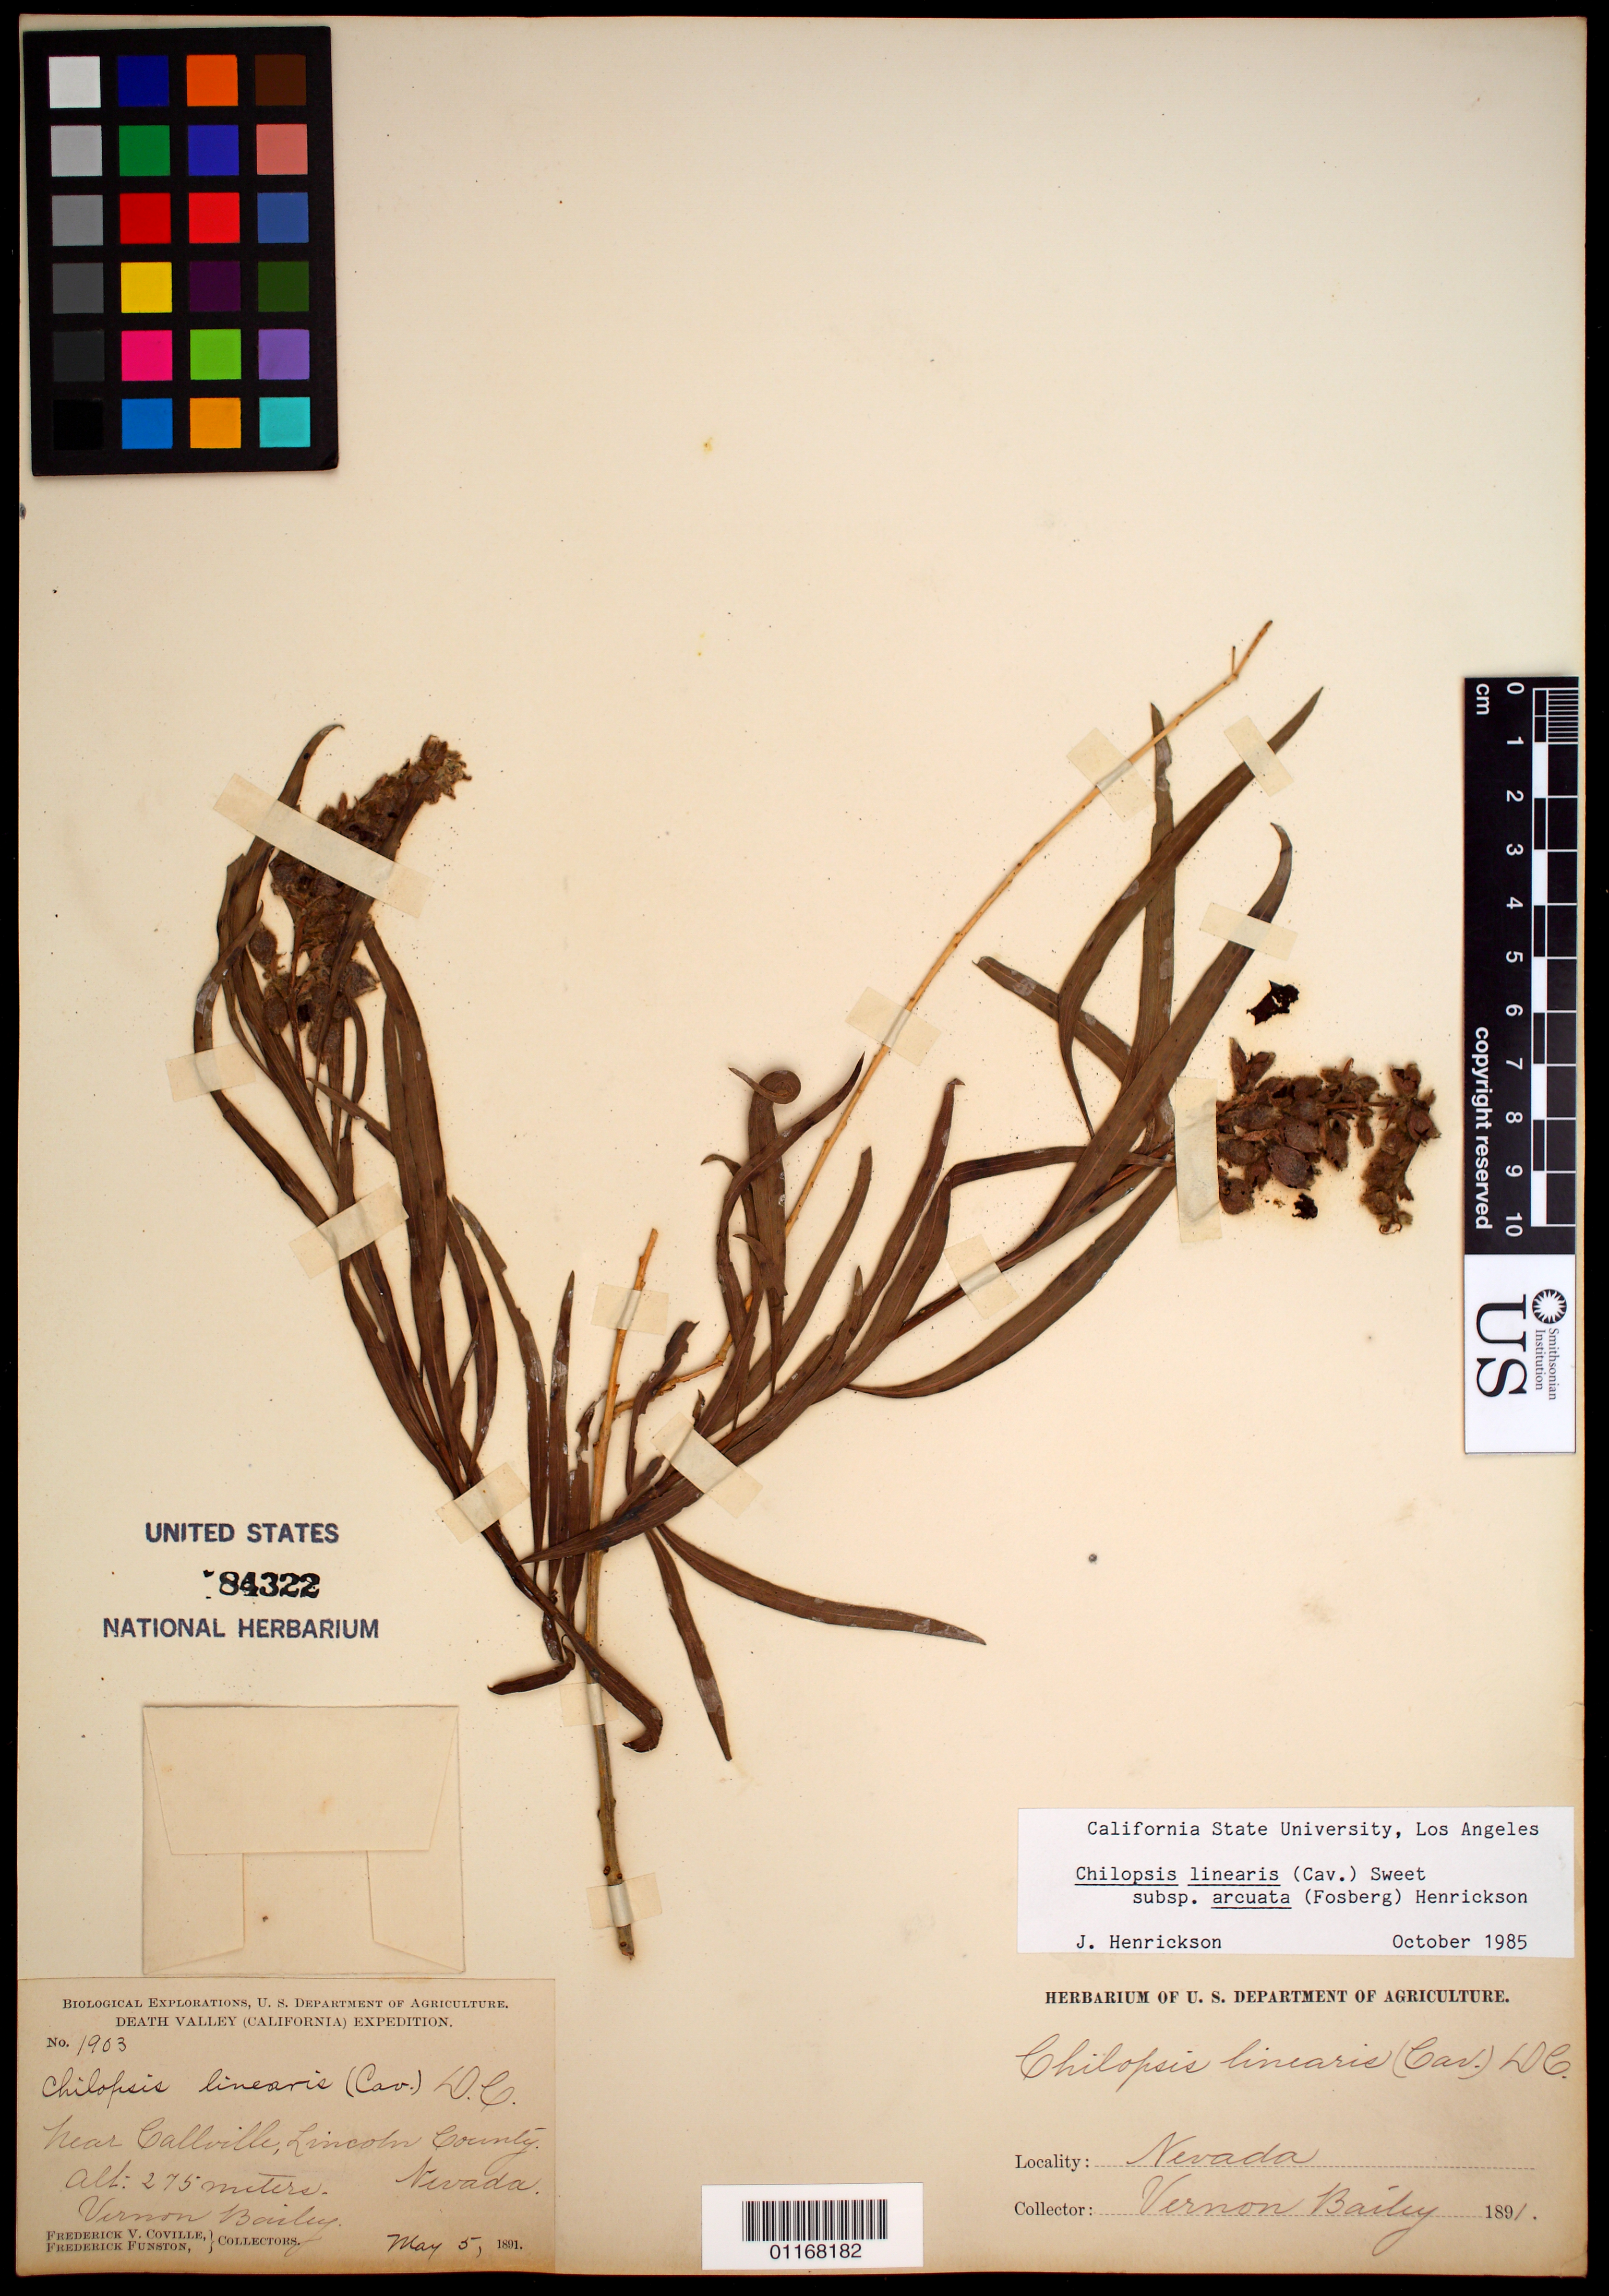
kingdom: Plantae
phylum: Tracheophyta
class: Magnoliopsida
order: Lamiales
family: Bignoniaceae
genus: Chilopsis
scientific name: Chilopsis linearis subsp. arcuata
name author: (Fosberg) Henrickson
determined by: Henrickson, James, (CSLA), California State University at Los Angeles (UNITED STATES)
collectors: V. O. Bailey, F. V. Coville & F. Funston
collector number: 1903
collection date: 1891-05-05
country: United States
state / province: Nevada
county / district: Lincoln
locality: near Callville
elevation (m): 275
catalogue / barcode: US 84322